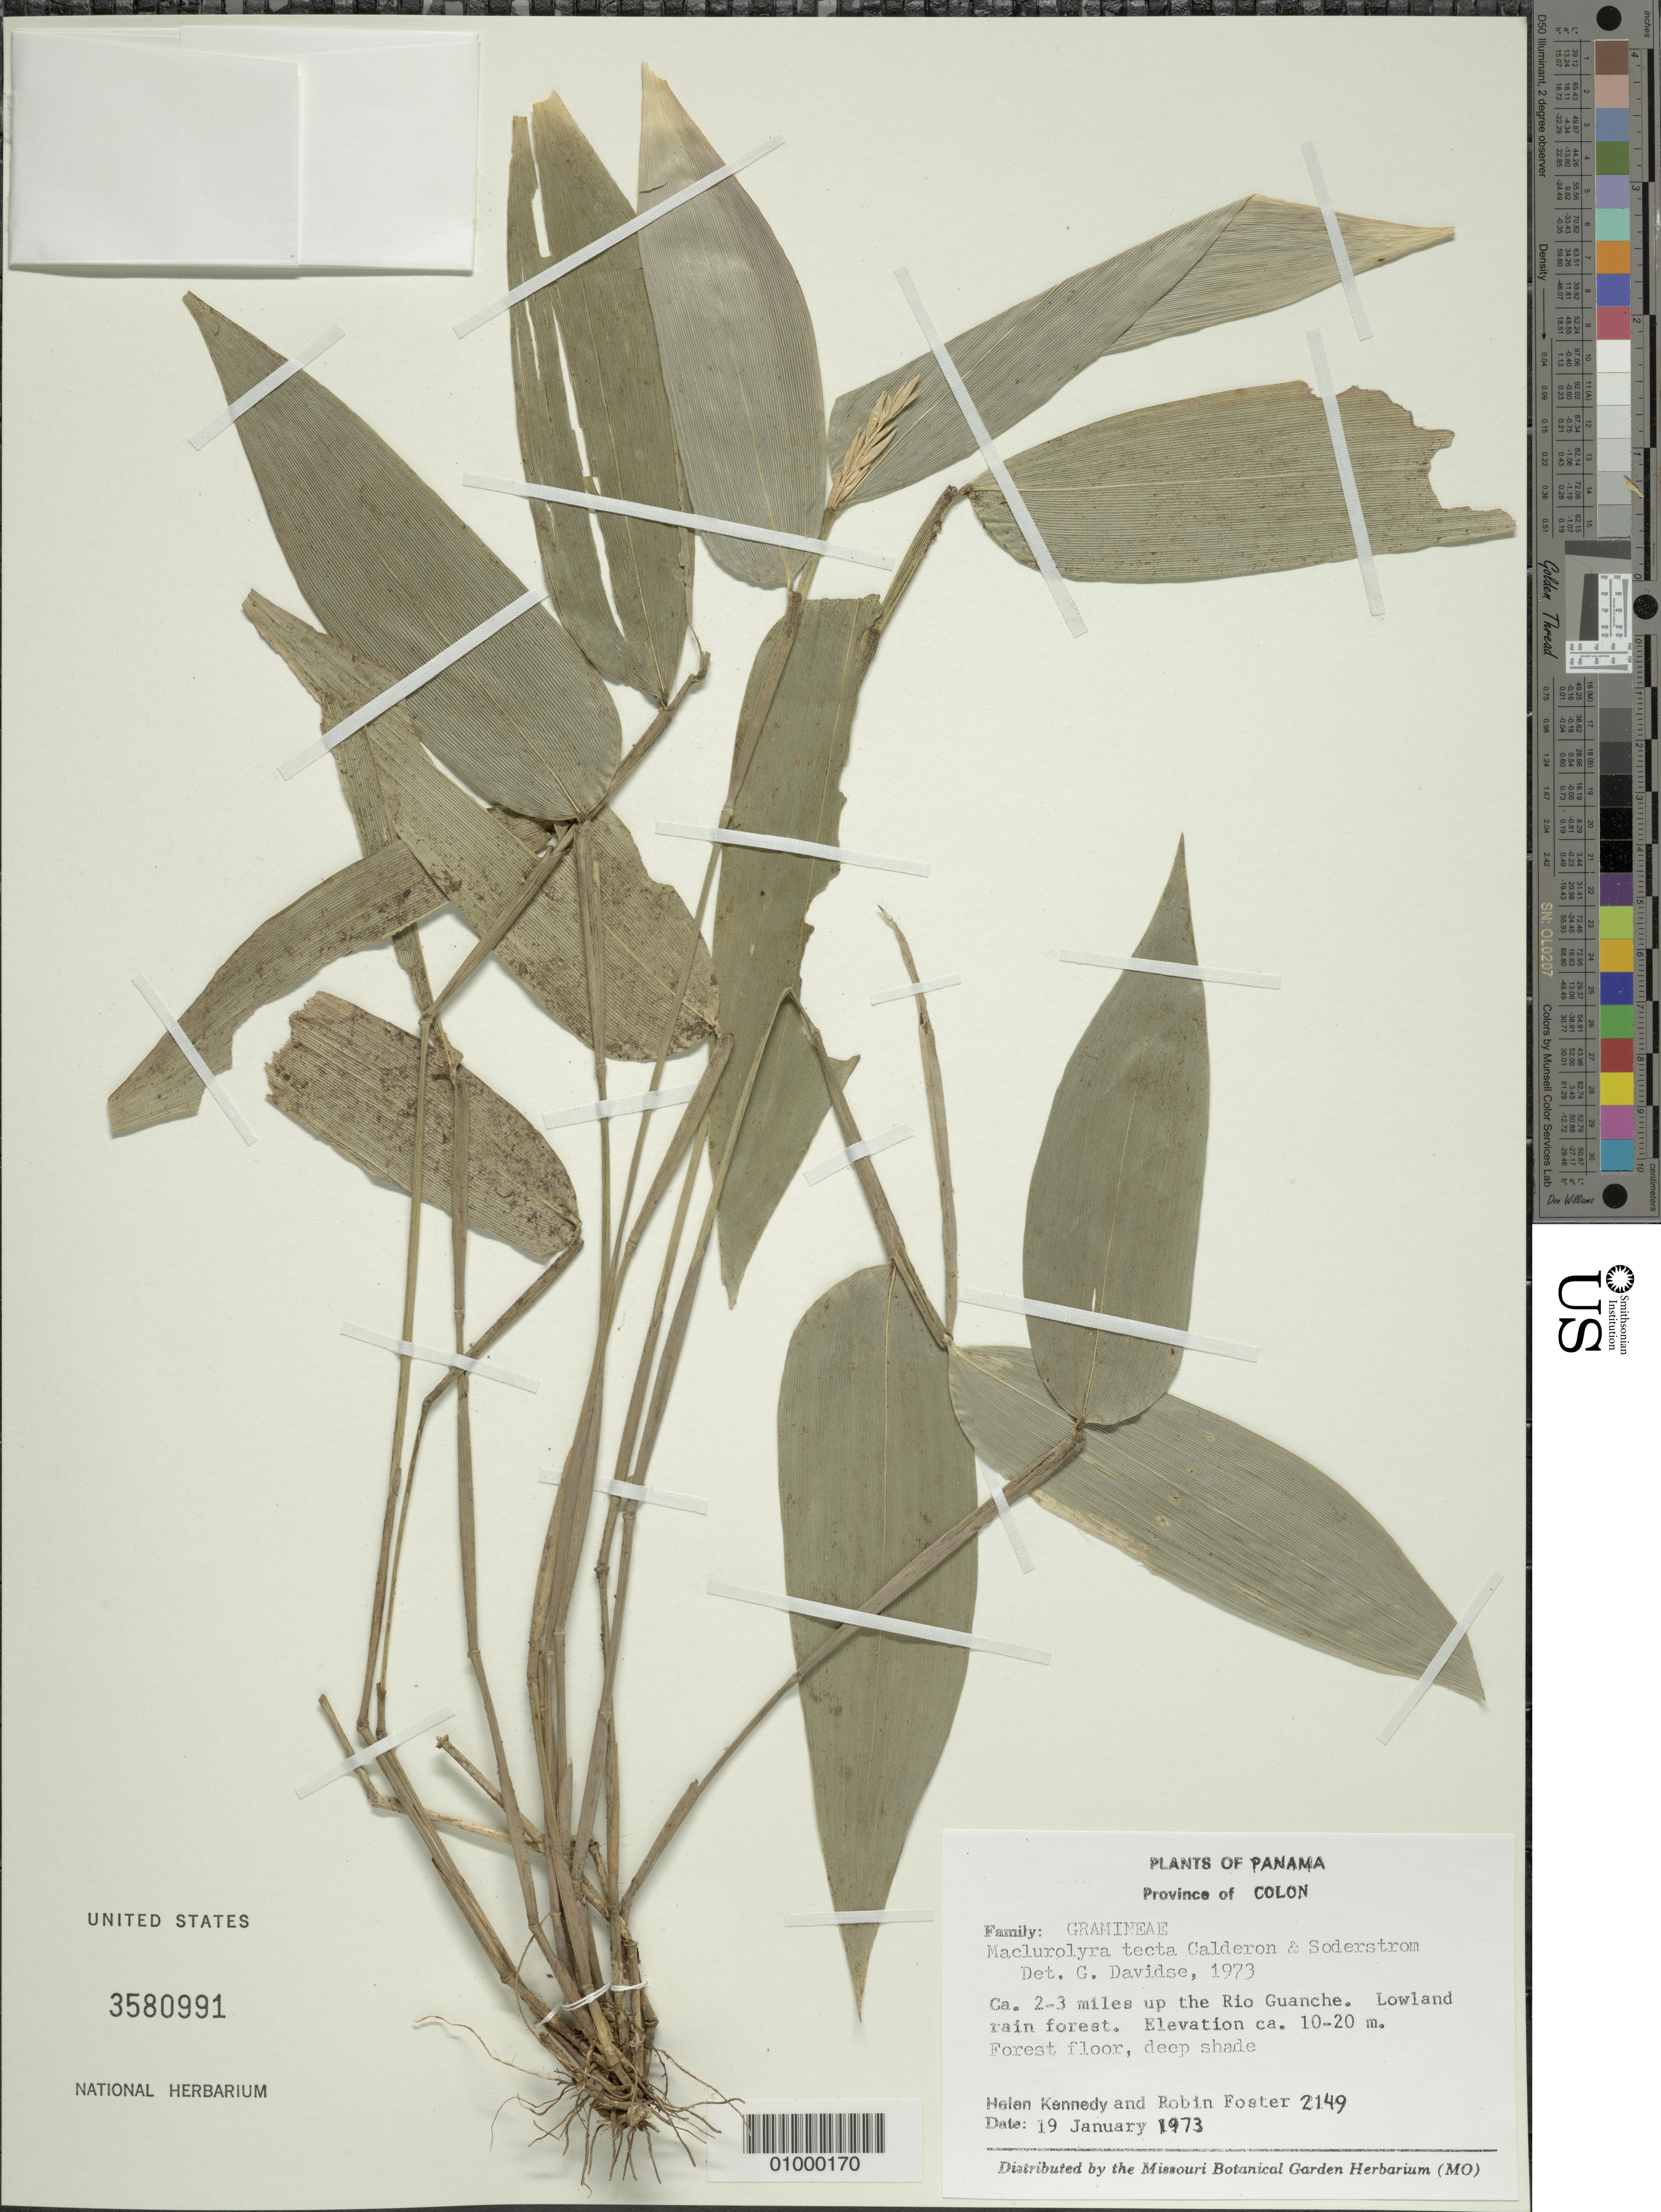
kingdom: Plantae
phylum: Tracheophyta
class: Liliopsida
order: Poales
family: Poaceae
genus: Maclurolyra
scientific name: Maclurolyra tecta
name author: C. E. Calderón & Soderstr.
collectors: H. Kennedy & R. B. Foster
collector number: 2149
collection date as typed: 19 Jan 1973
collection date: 1973-01-19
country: Panama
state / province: Colón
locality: Rio Guanche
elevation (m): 10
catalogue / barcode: US 3580991